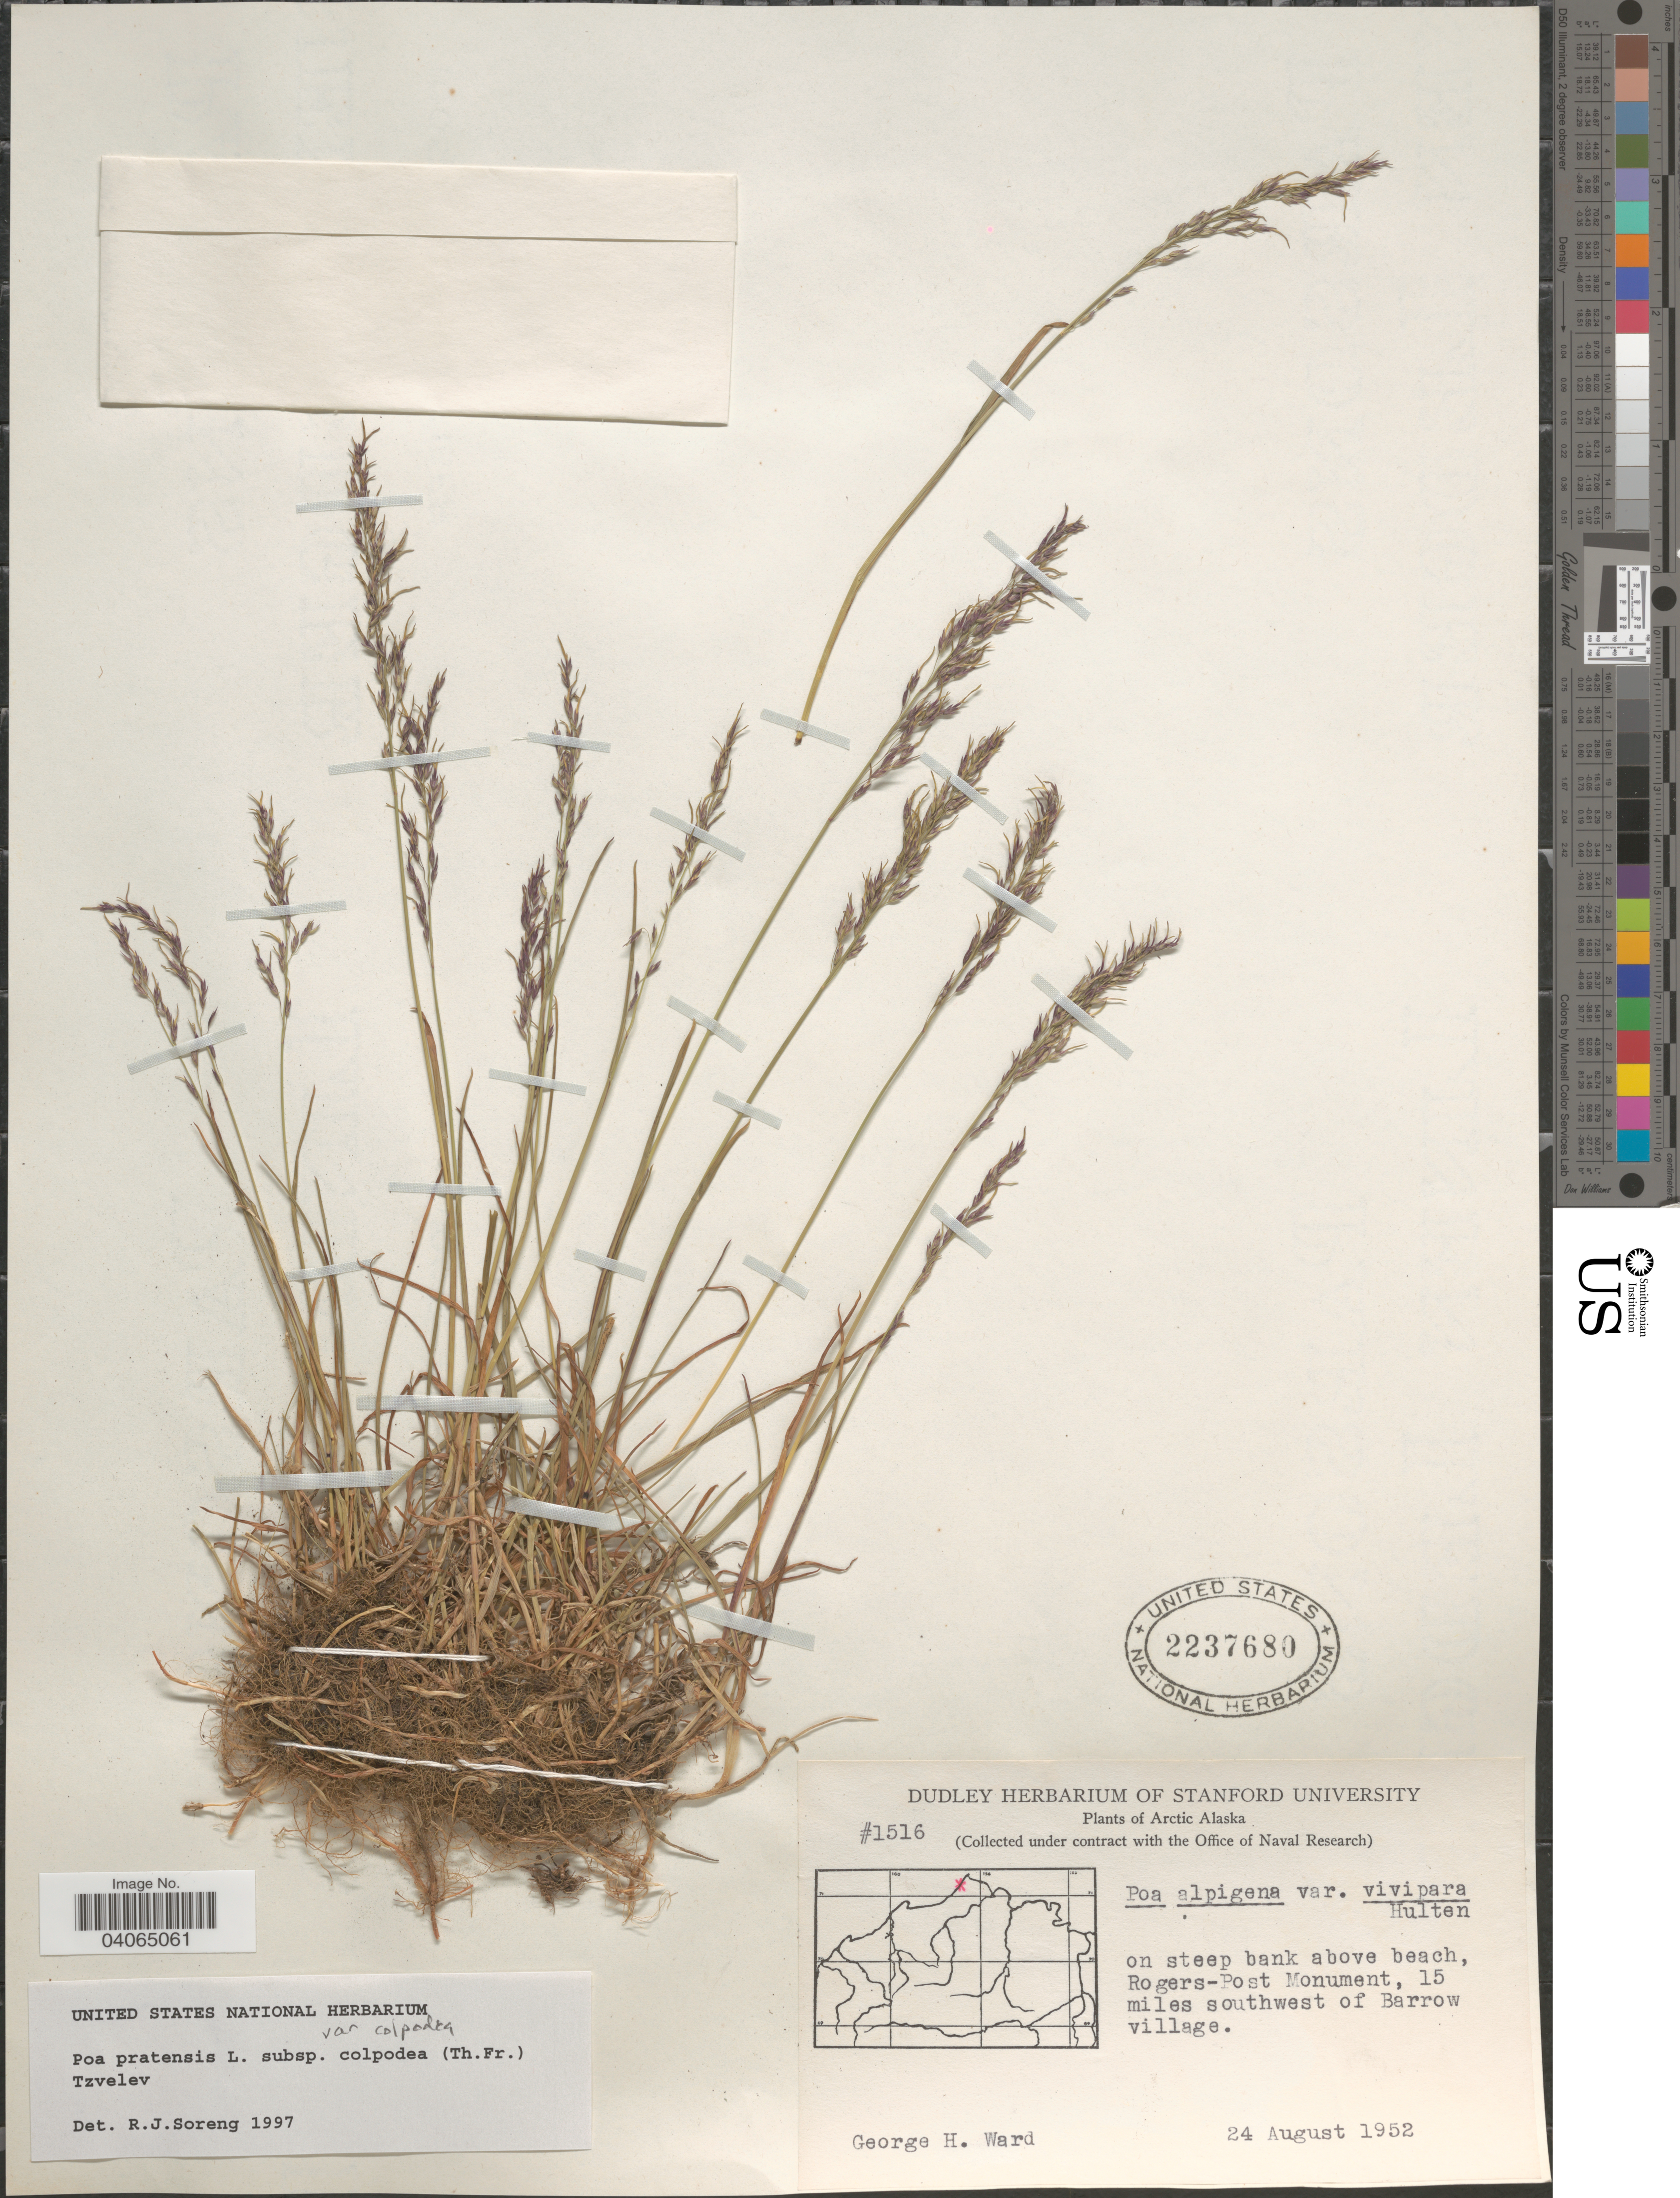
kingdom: Plantae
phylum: Tracheophyta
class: Liliopsida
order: Poales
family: Poaceae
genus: Poa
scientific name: Poa pratensis subsp. colpodea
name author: (Th. Fr.) Tzvelev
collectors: G. H. Ward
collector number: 1516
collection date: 1952-08-24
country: United States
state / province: Alaska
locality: Arctic Alaska. On steep bank above beach, Rogers-Post Monument, 15 miles southwest of Barrow village.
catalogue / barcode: US 2237680